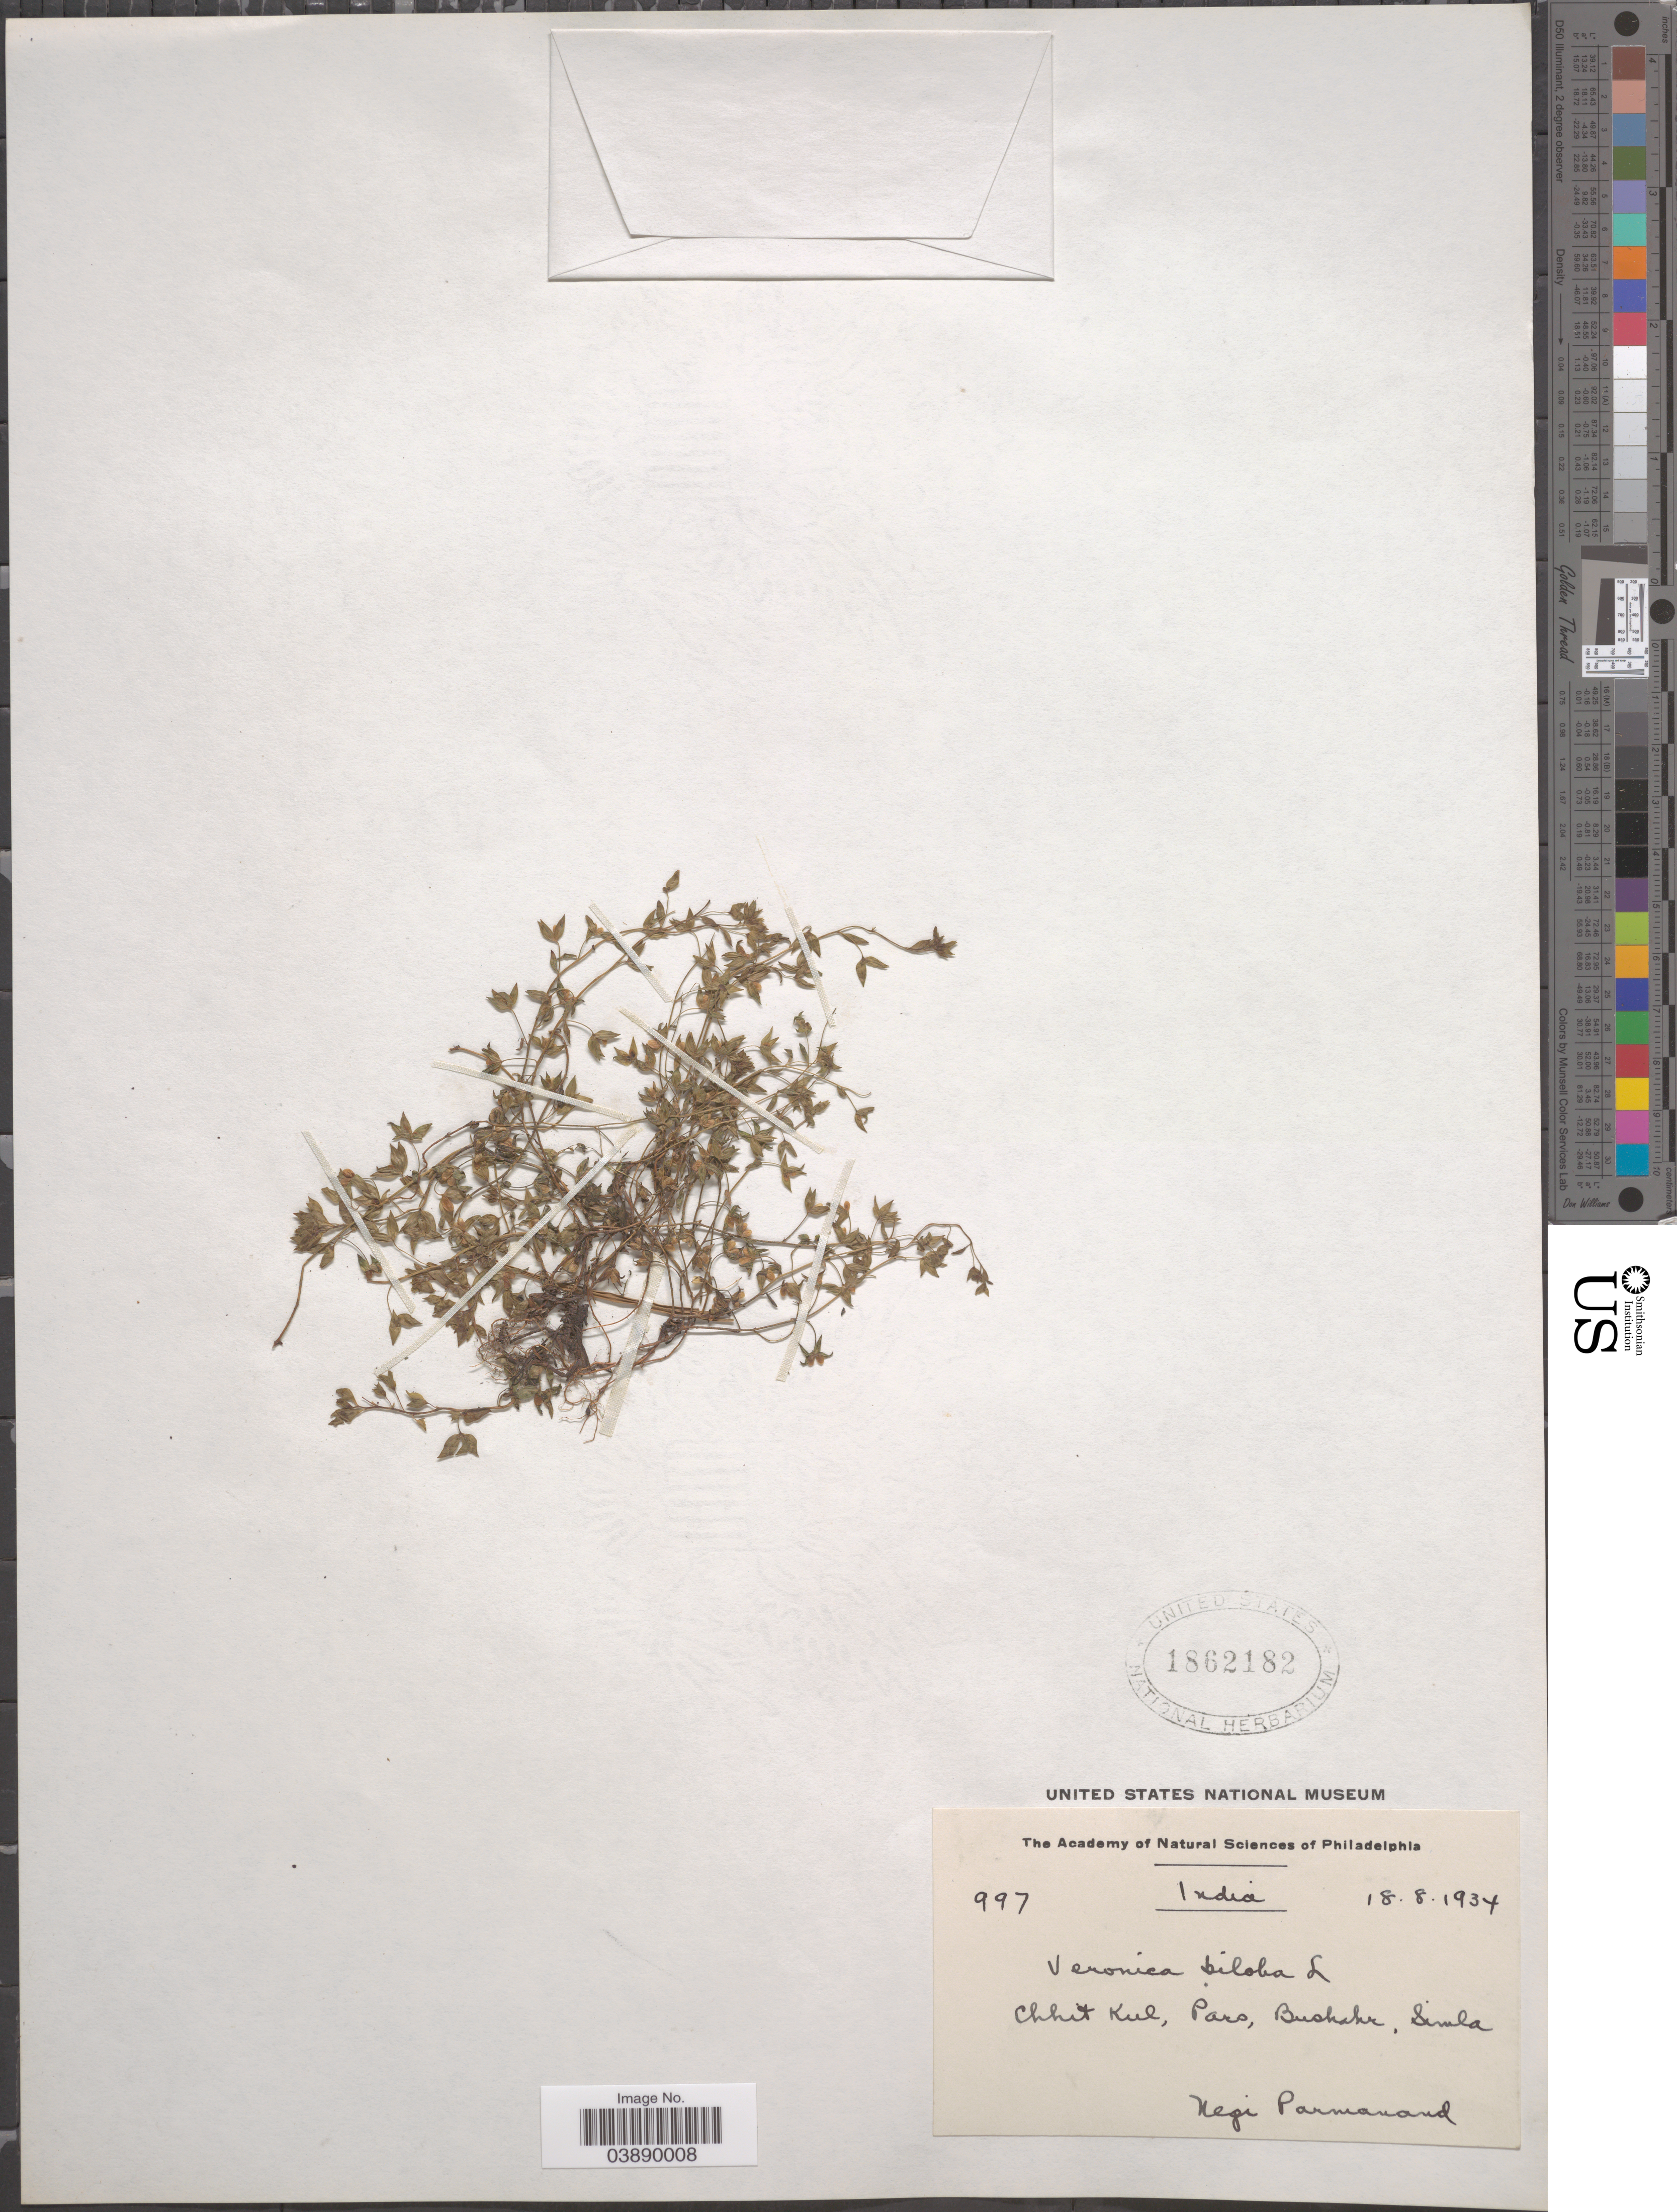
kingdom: Plantae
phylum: Tracheophyta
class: Magnoliopsida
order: Lamiales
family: Plantaginaceae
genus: Veronica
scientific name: Veronica biloba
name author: Schreb. ex L.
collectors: N. Parmanand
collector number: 997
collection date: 1934-08-18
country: India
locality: Chhit Kul, Pars, Bushahr, Simla.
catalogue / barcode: US 1862182